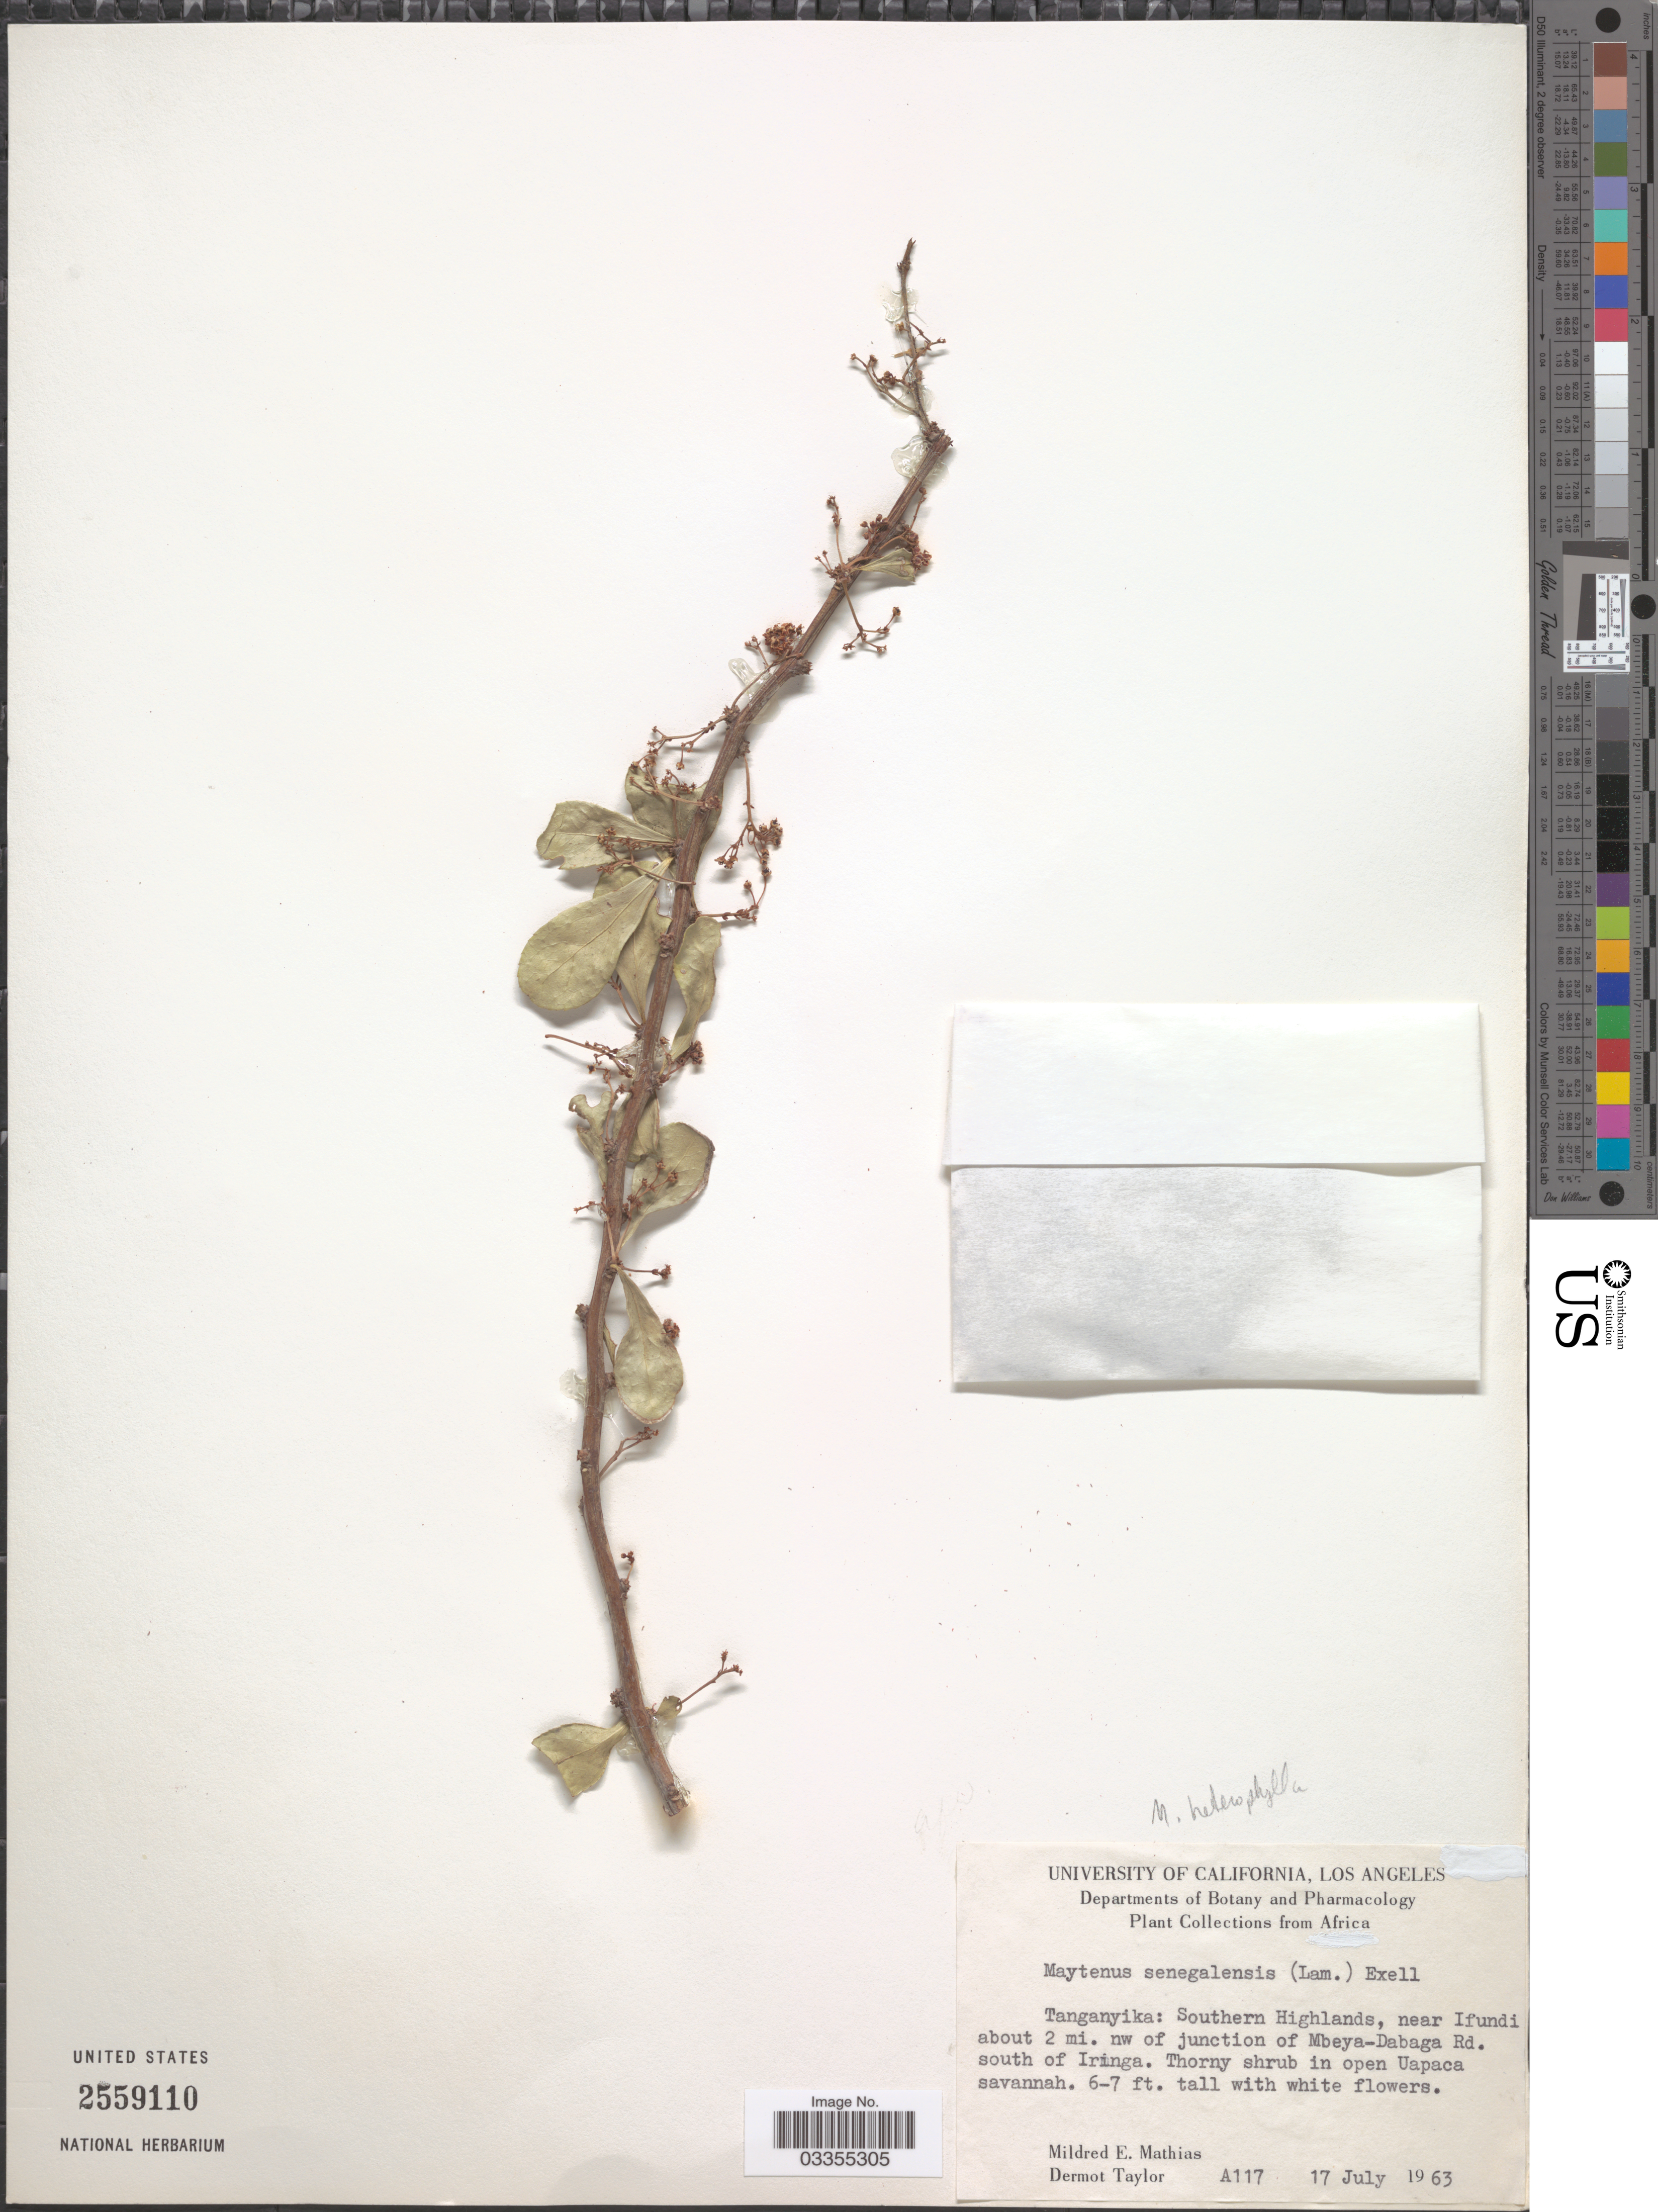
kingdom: Plantae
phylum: Tracheophyta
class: Magnoliopsida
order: Celastrales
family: Celastraceae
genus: Gymnosporia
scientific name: Gymnosporia senegalensis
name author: (Lam.) Loes.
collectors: M. E. Mathias & D. Taylor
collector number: A117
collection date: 1963-07-17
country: Tanzania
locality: Tanganyika: Southern Highlands, near Ifundi about 2 mi. nw of junction of Mbeya - Dabaga Rd. south of Iringa.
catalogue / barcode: US 2559110